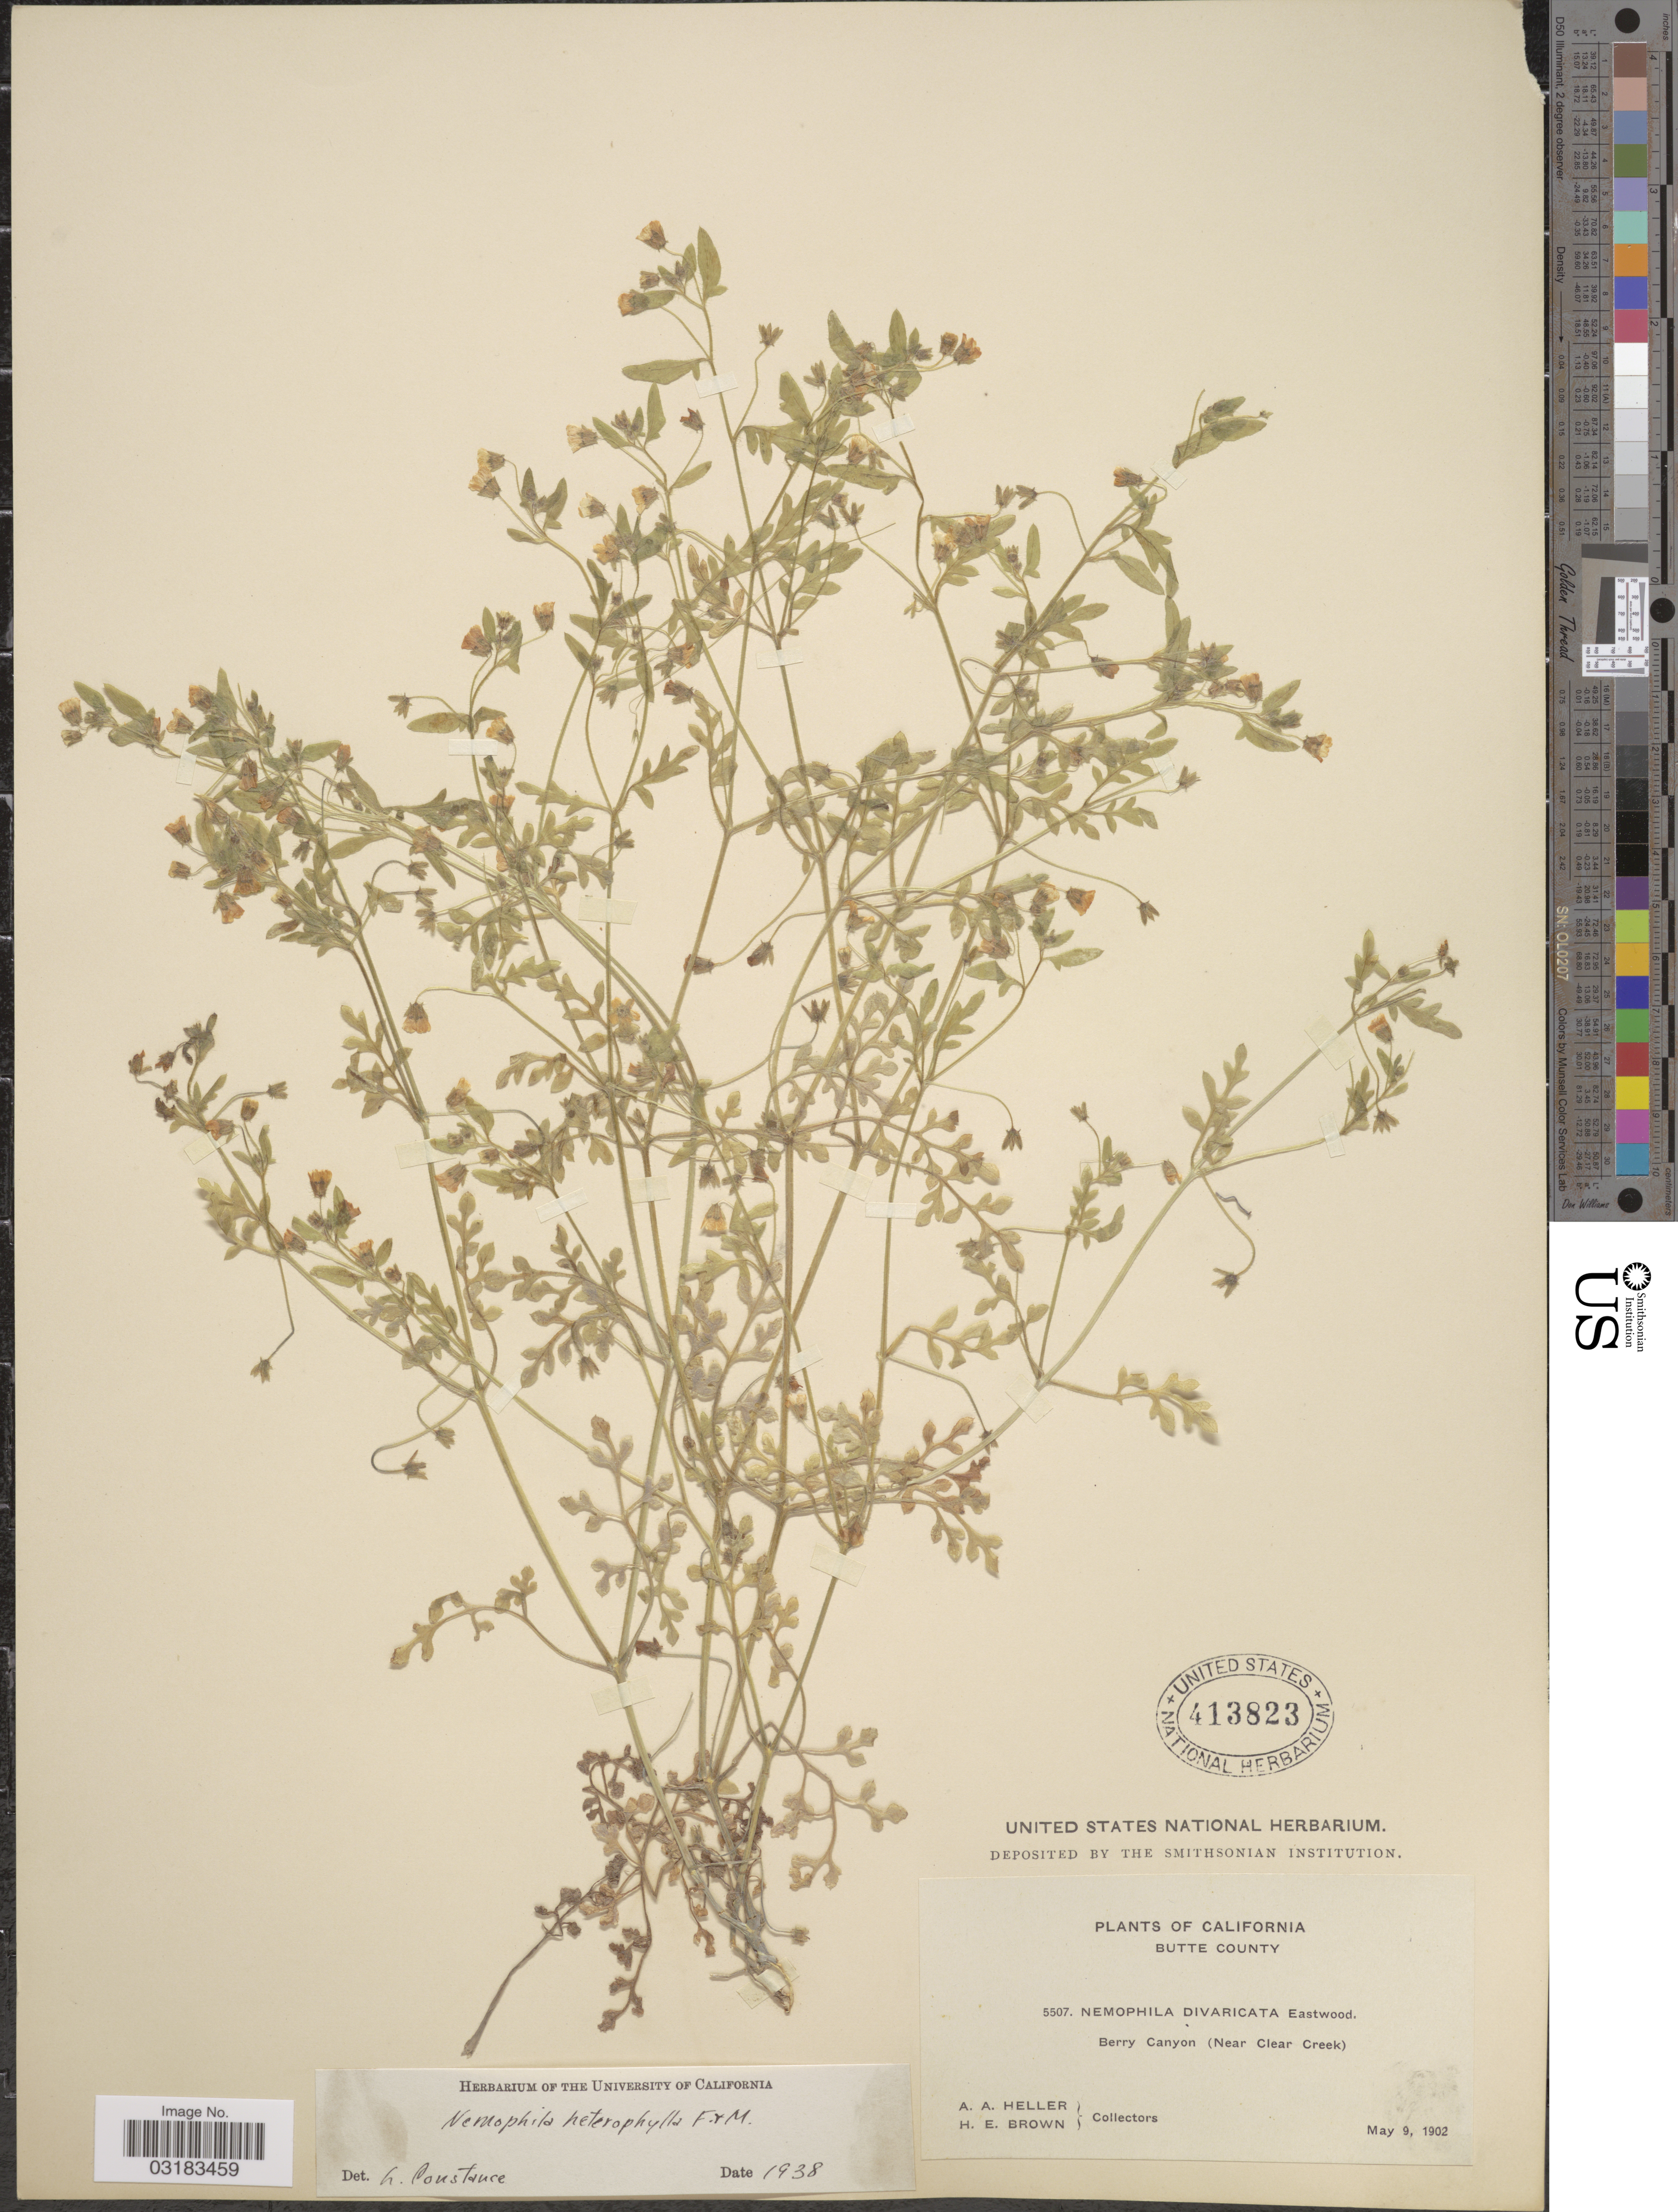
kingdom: Plantae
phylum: Tracheophyta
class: Magnoliopsida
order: Boraginales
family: Hydrophyllaceae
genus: Nemophila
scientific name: Nemophila heterophylla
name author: Fisch. & C.A. Mey.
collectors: A. A. Heller & H. E. Brown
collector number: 5507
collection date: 1902-05-09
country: United States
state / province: California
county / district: Butte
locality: Butte County. Berry Canyon (Near Clear Creek).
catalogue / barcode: US 413823